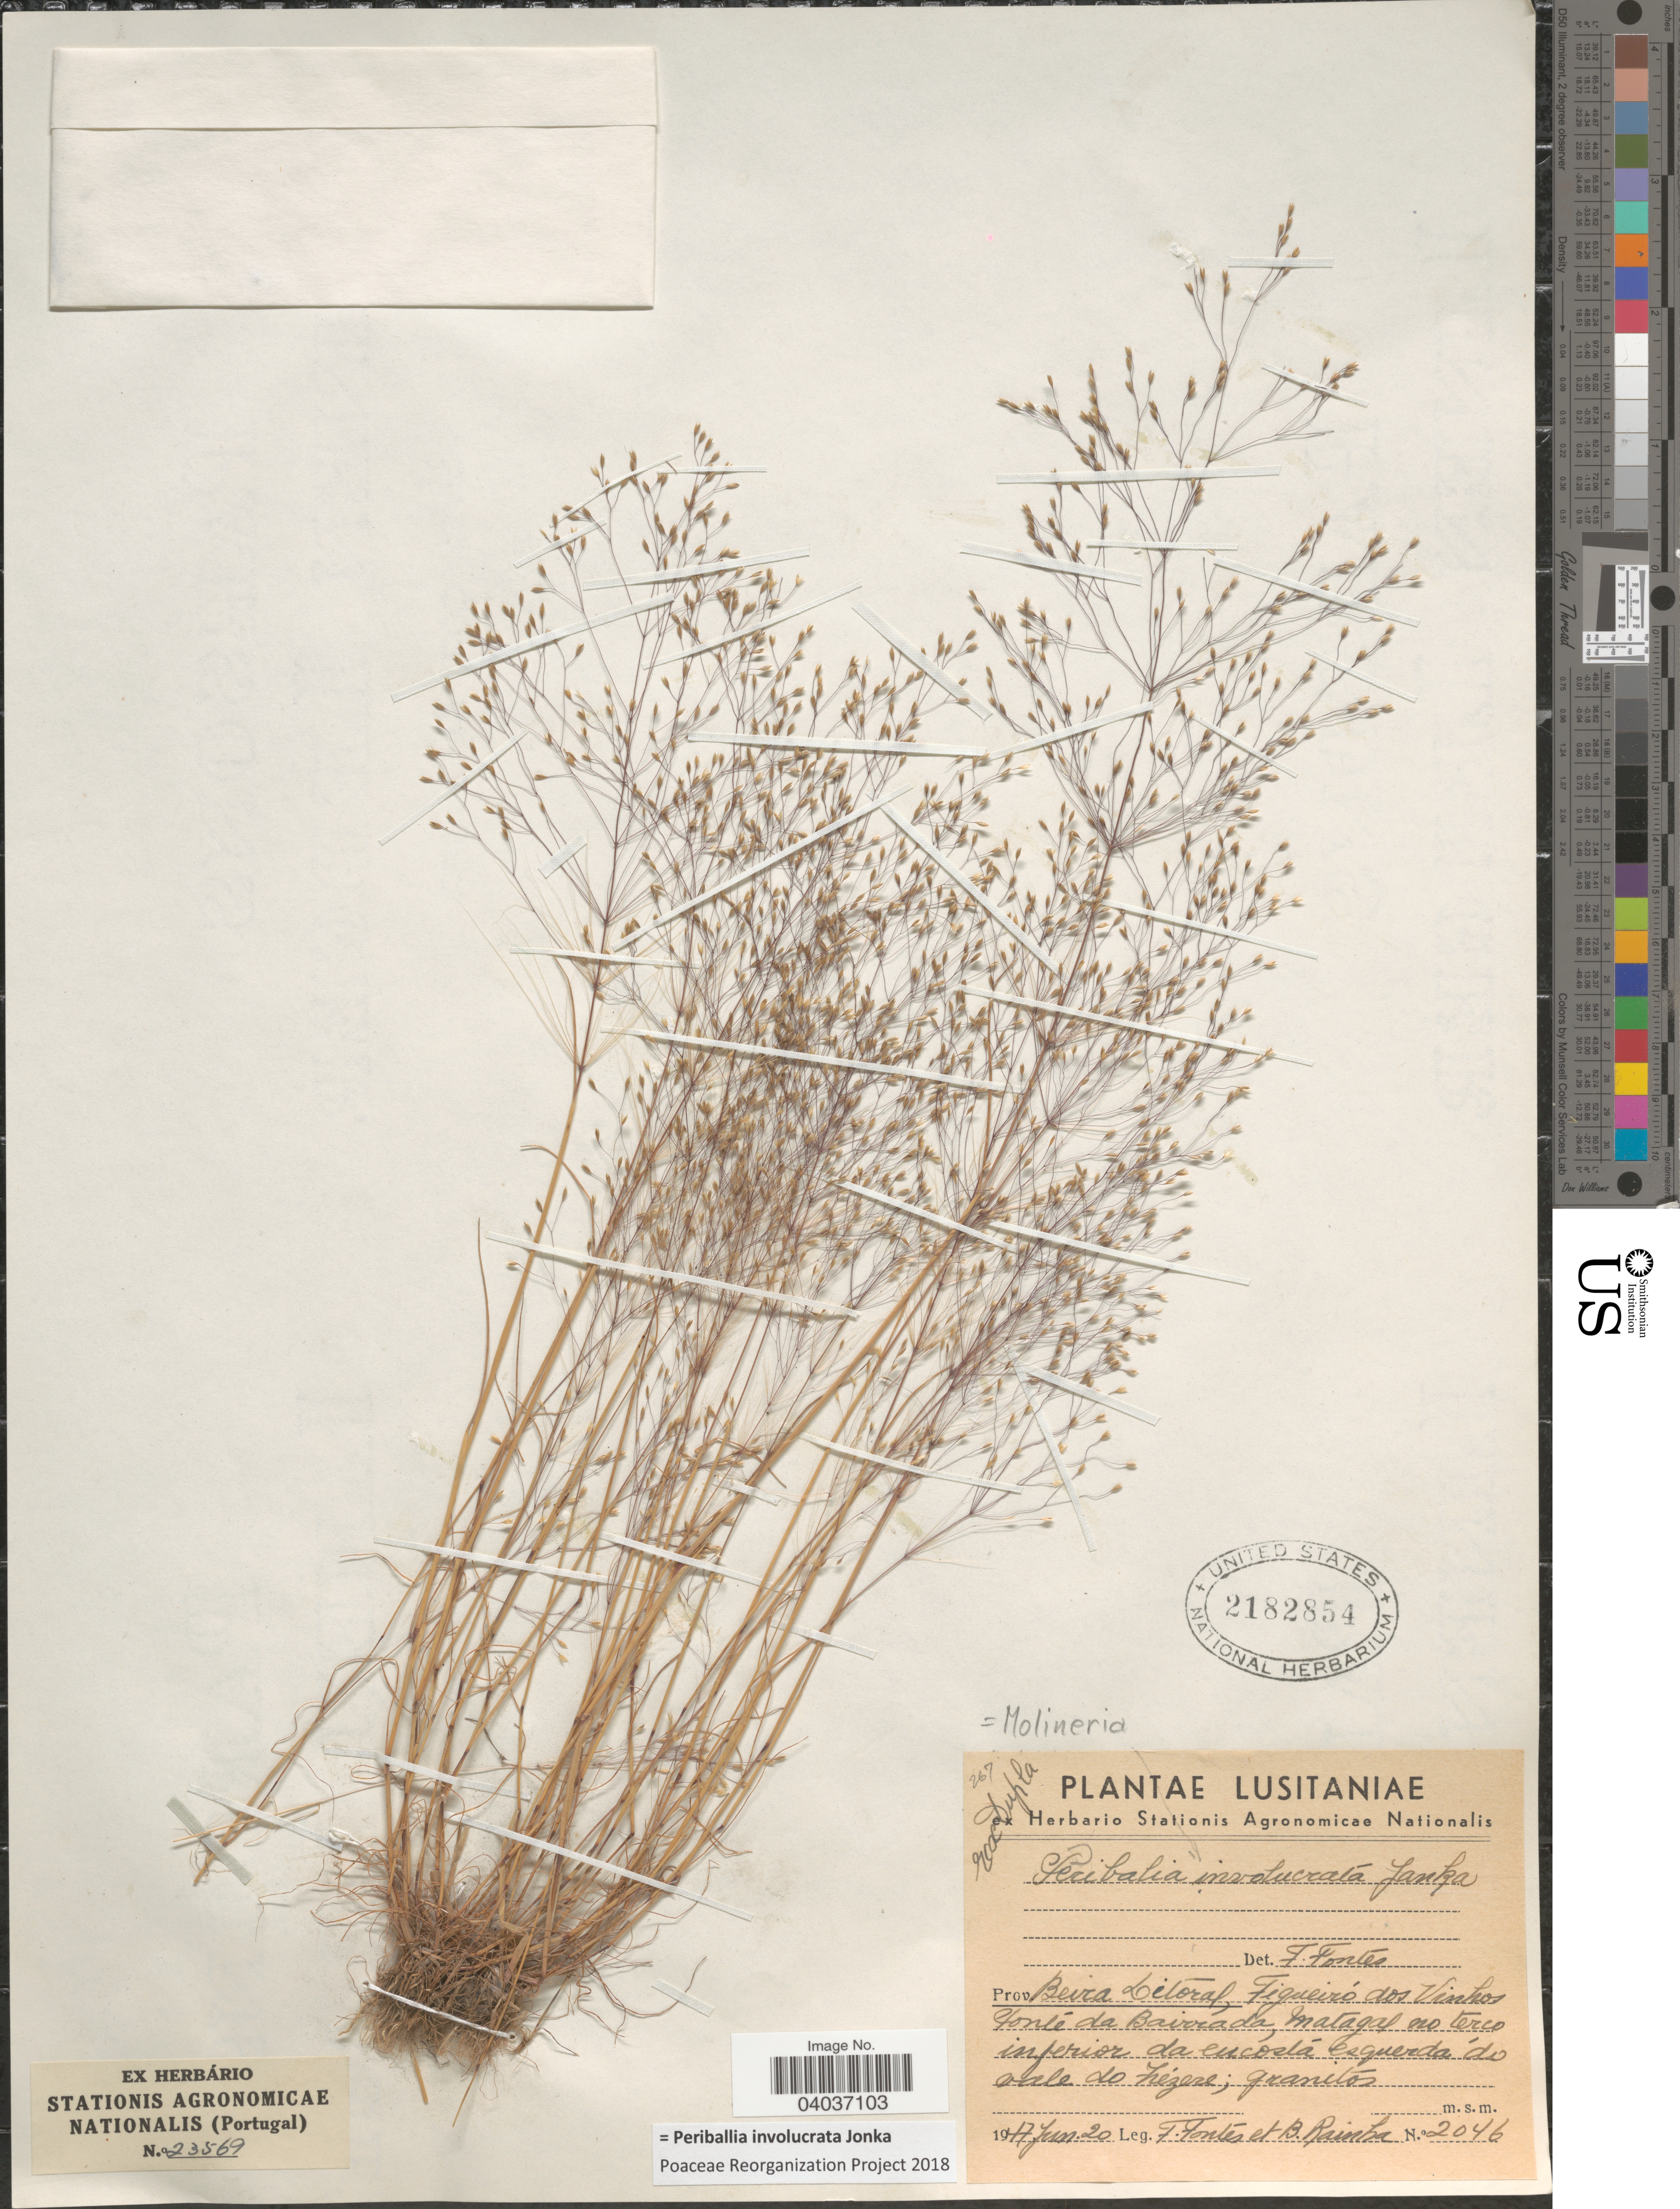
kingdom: Plantae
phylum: Tracheophyta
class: Liliopsida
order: Poales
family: Poaceae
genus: Periballia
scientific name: Periballia involucrata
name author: Janka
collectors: Fontes, F. & B. Rainha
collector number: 2046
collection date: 1947-06-20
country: Portugal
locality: Lusitaniae. Prov. Beira Litoral, Figueiró dos Vinhos Fonté de Bavocada, matagal no terco inferior da encosta esquerda do vale do Zêzere.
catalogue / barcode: US 2182854